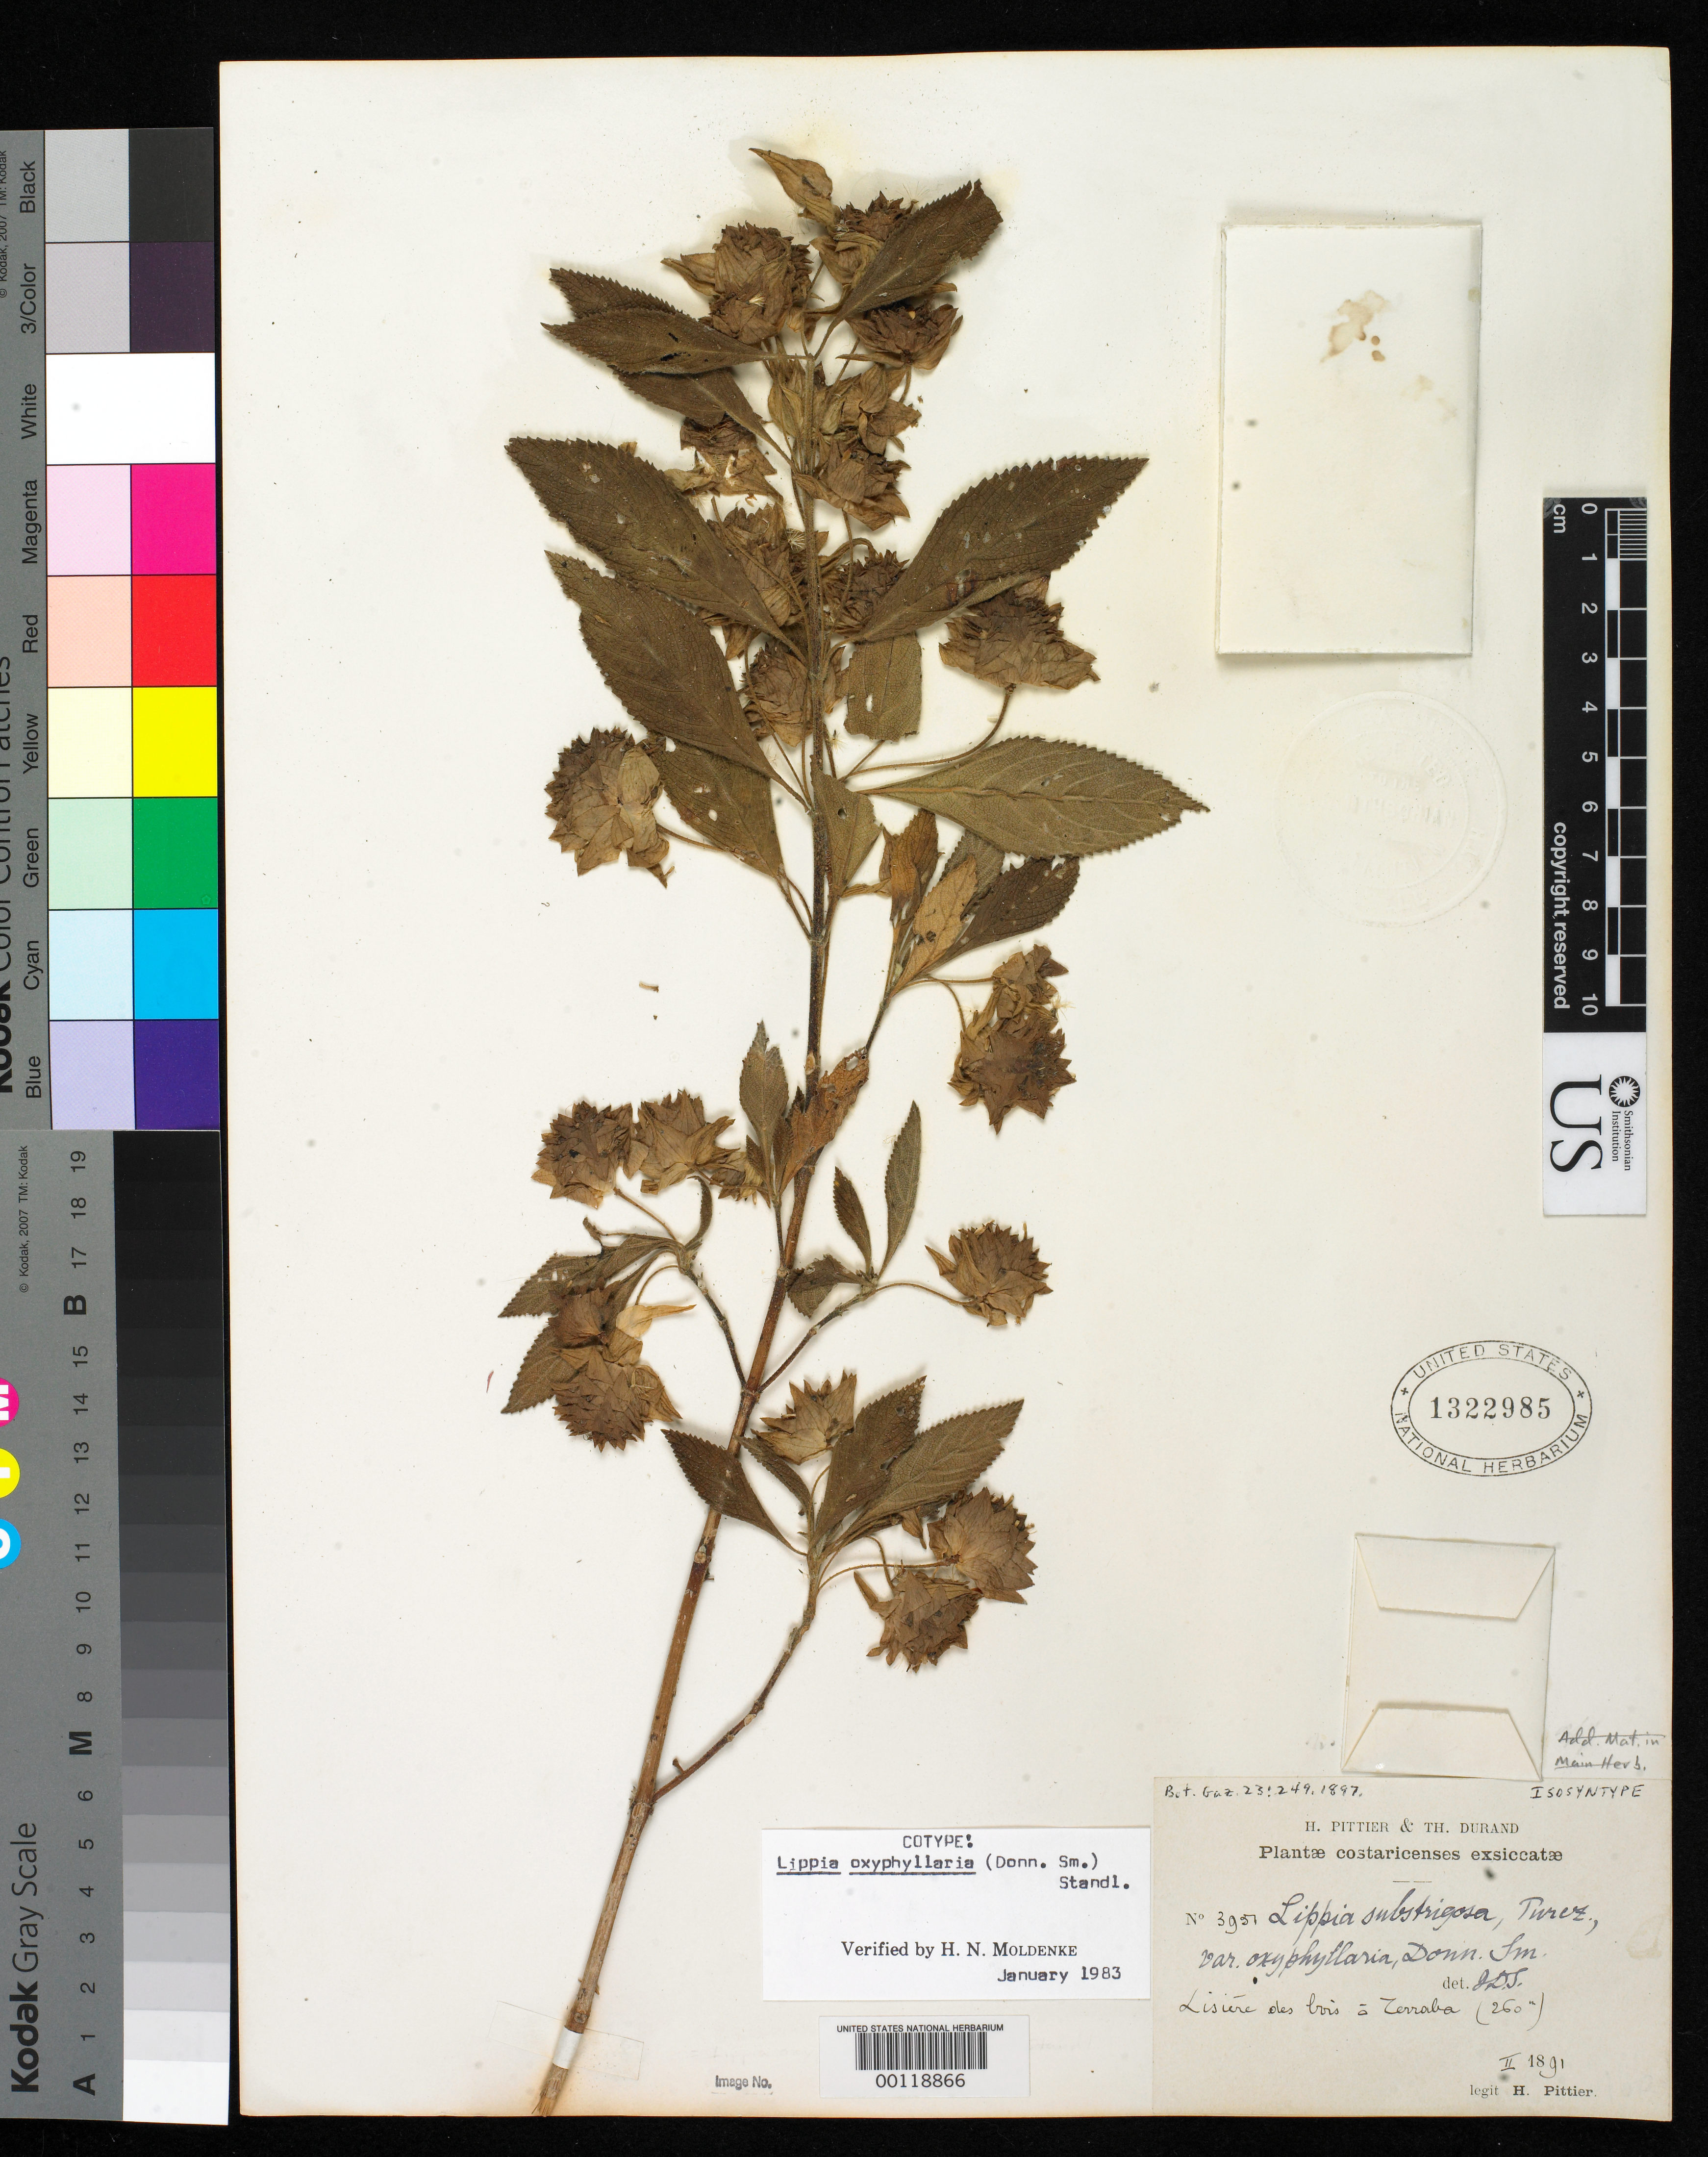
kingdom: Plantae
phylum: Tracheophyta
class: Magnoliopsida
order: Lamiales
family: Verbenaceae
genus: Lippia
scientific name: Lippia substrigosa var. oxyphyllaria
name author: Donn. Sm.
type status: Isosyntype; Isolectotype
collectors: H. F. Pittier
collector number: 3951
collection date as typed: Feb 1891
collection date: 1891-02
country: Costa Rica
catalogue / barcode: US 1322985